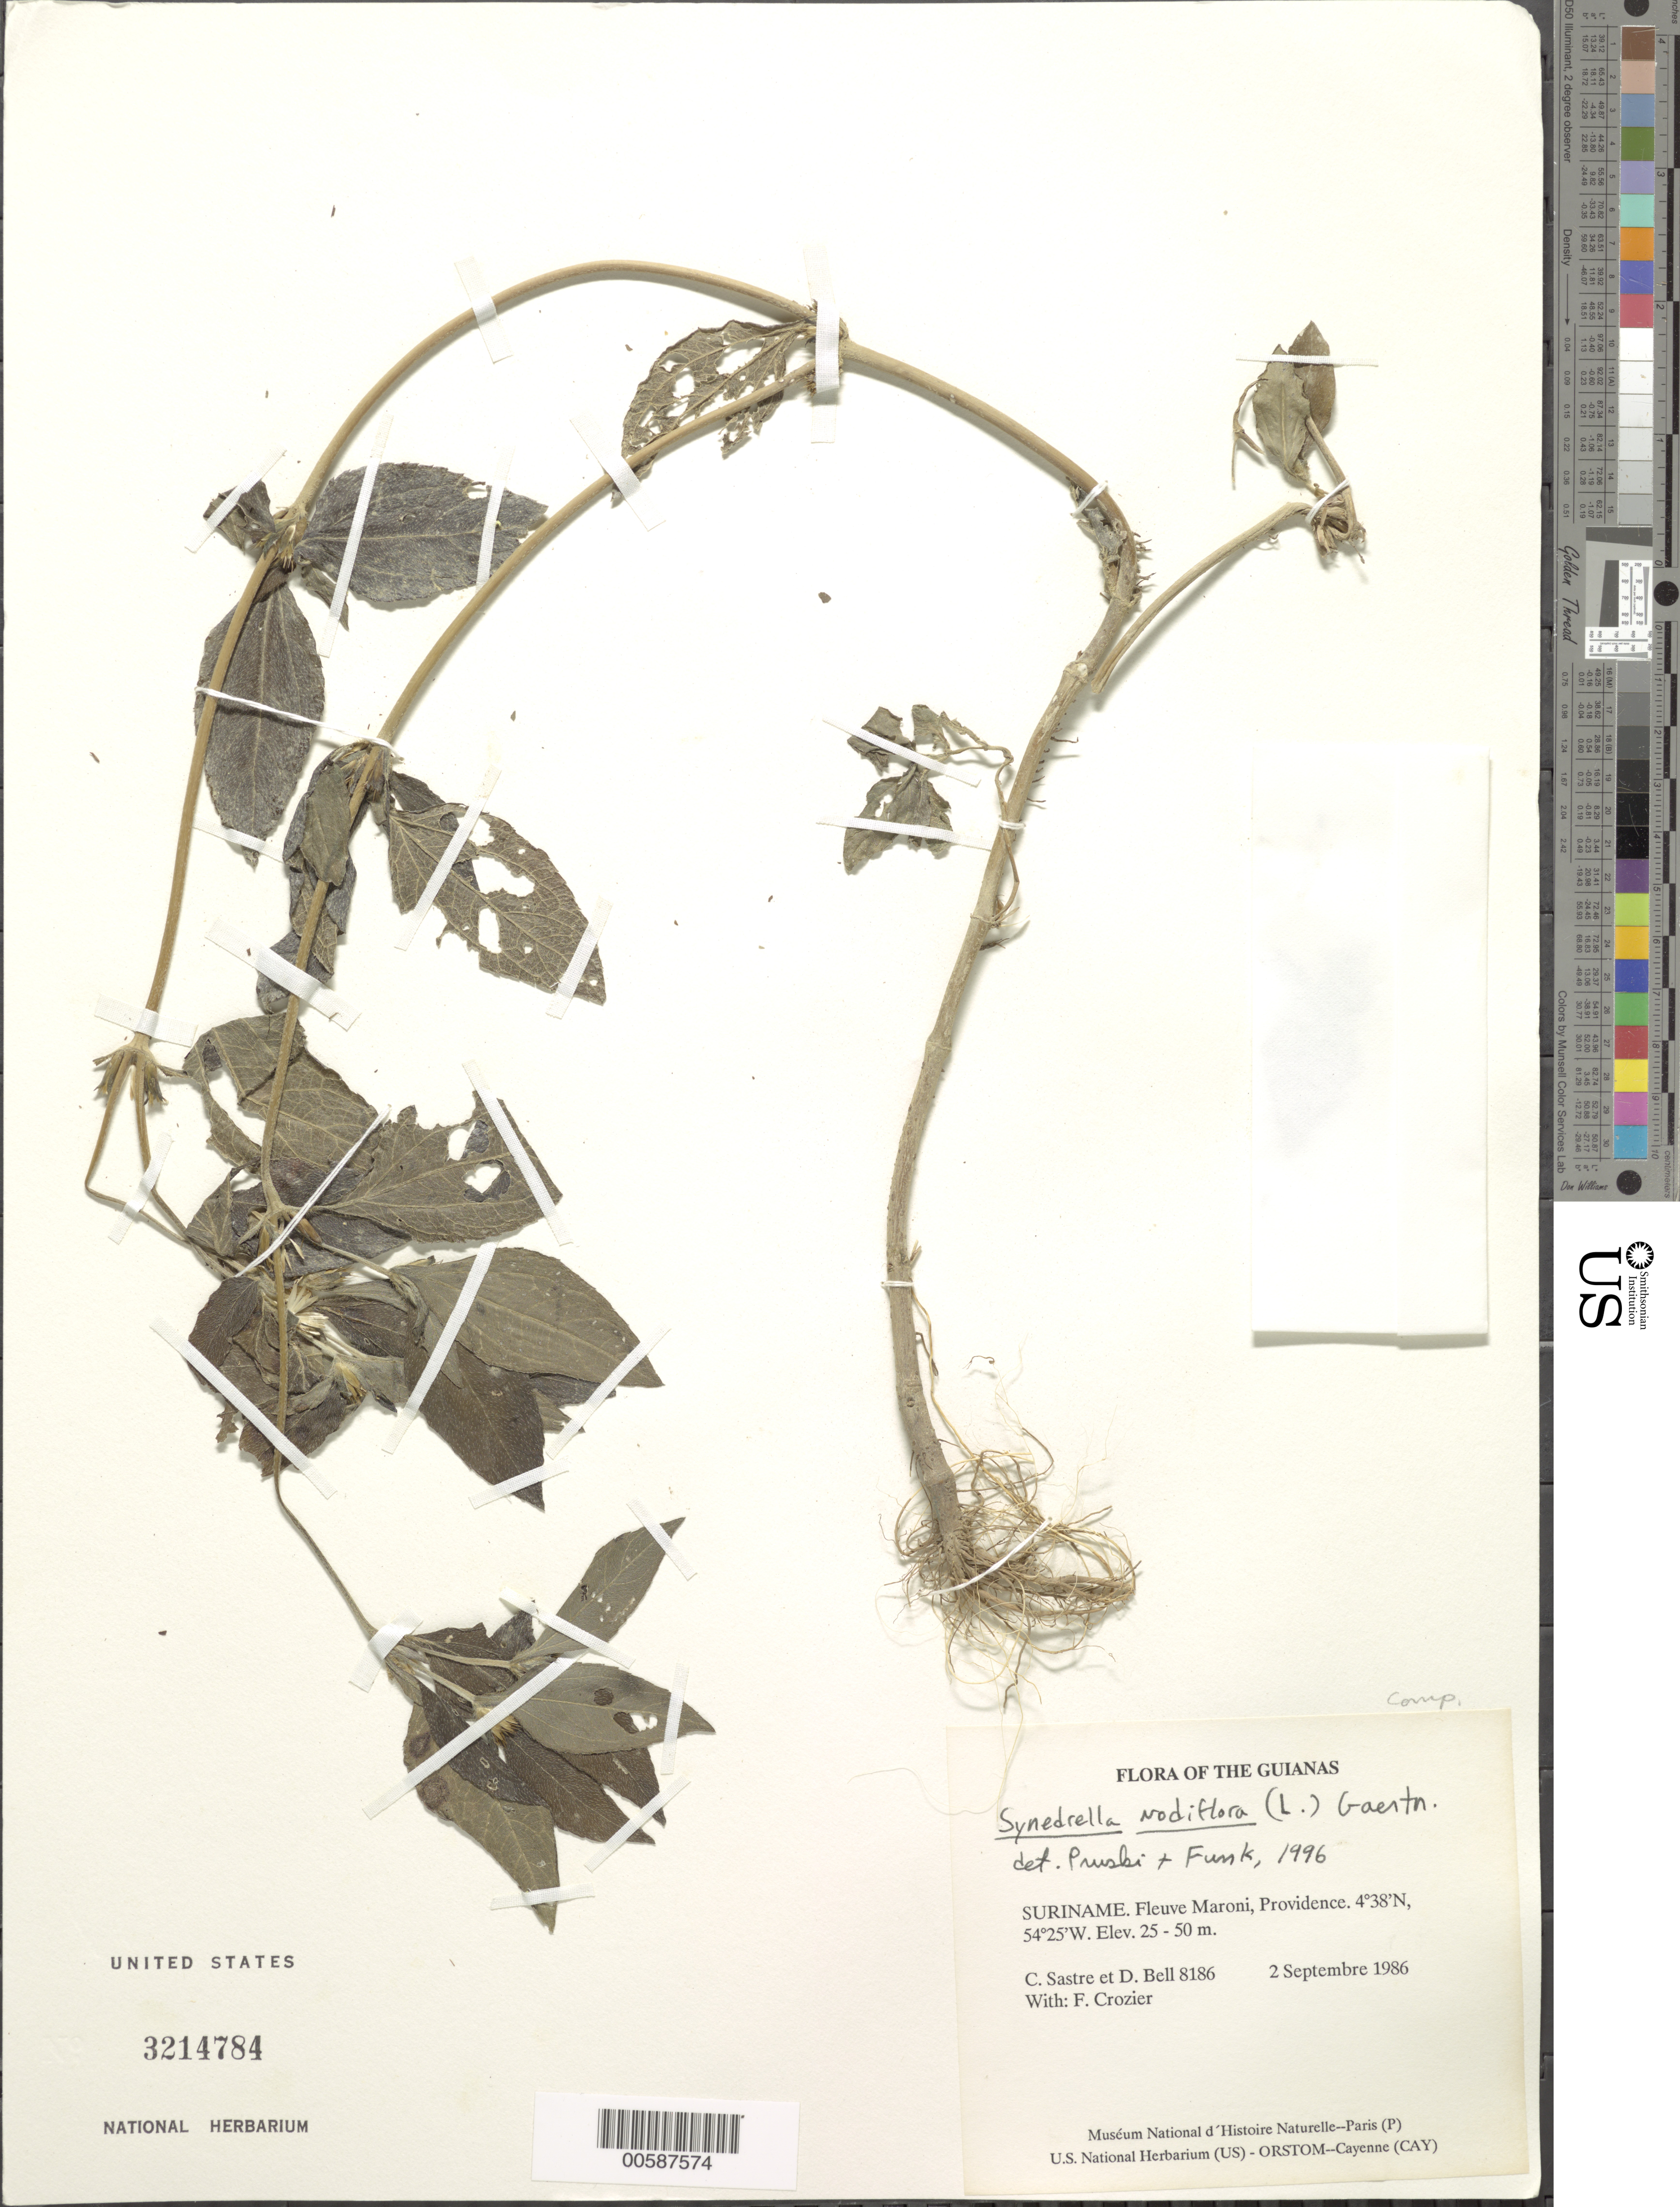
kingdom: Plantae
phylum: Tracheophyta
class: Magnoliopsida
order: Asterales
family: Asteraceae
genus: Synedrella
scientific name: Synedrella nodiflora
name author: (L.) Gaertn.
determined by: Pruski, J. F.; Funk, V. A.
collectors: C. H. L. Sastre, D. A. Bell & F. Crozier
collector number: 8186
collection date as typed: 2 September 1986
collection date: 1986-09-02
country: Suriname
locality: Fleuve Maroni, Providence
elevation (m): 25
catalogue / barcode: US 3214784